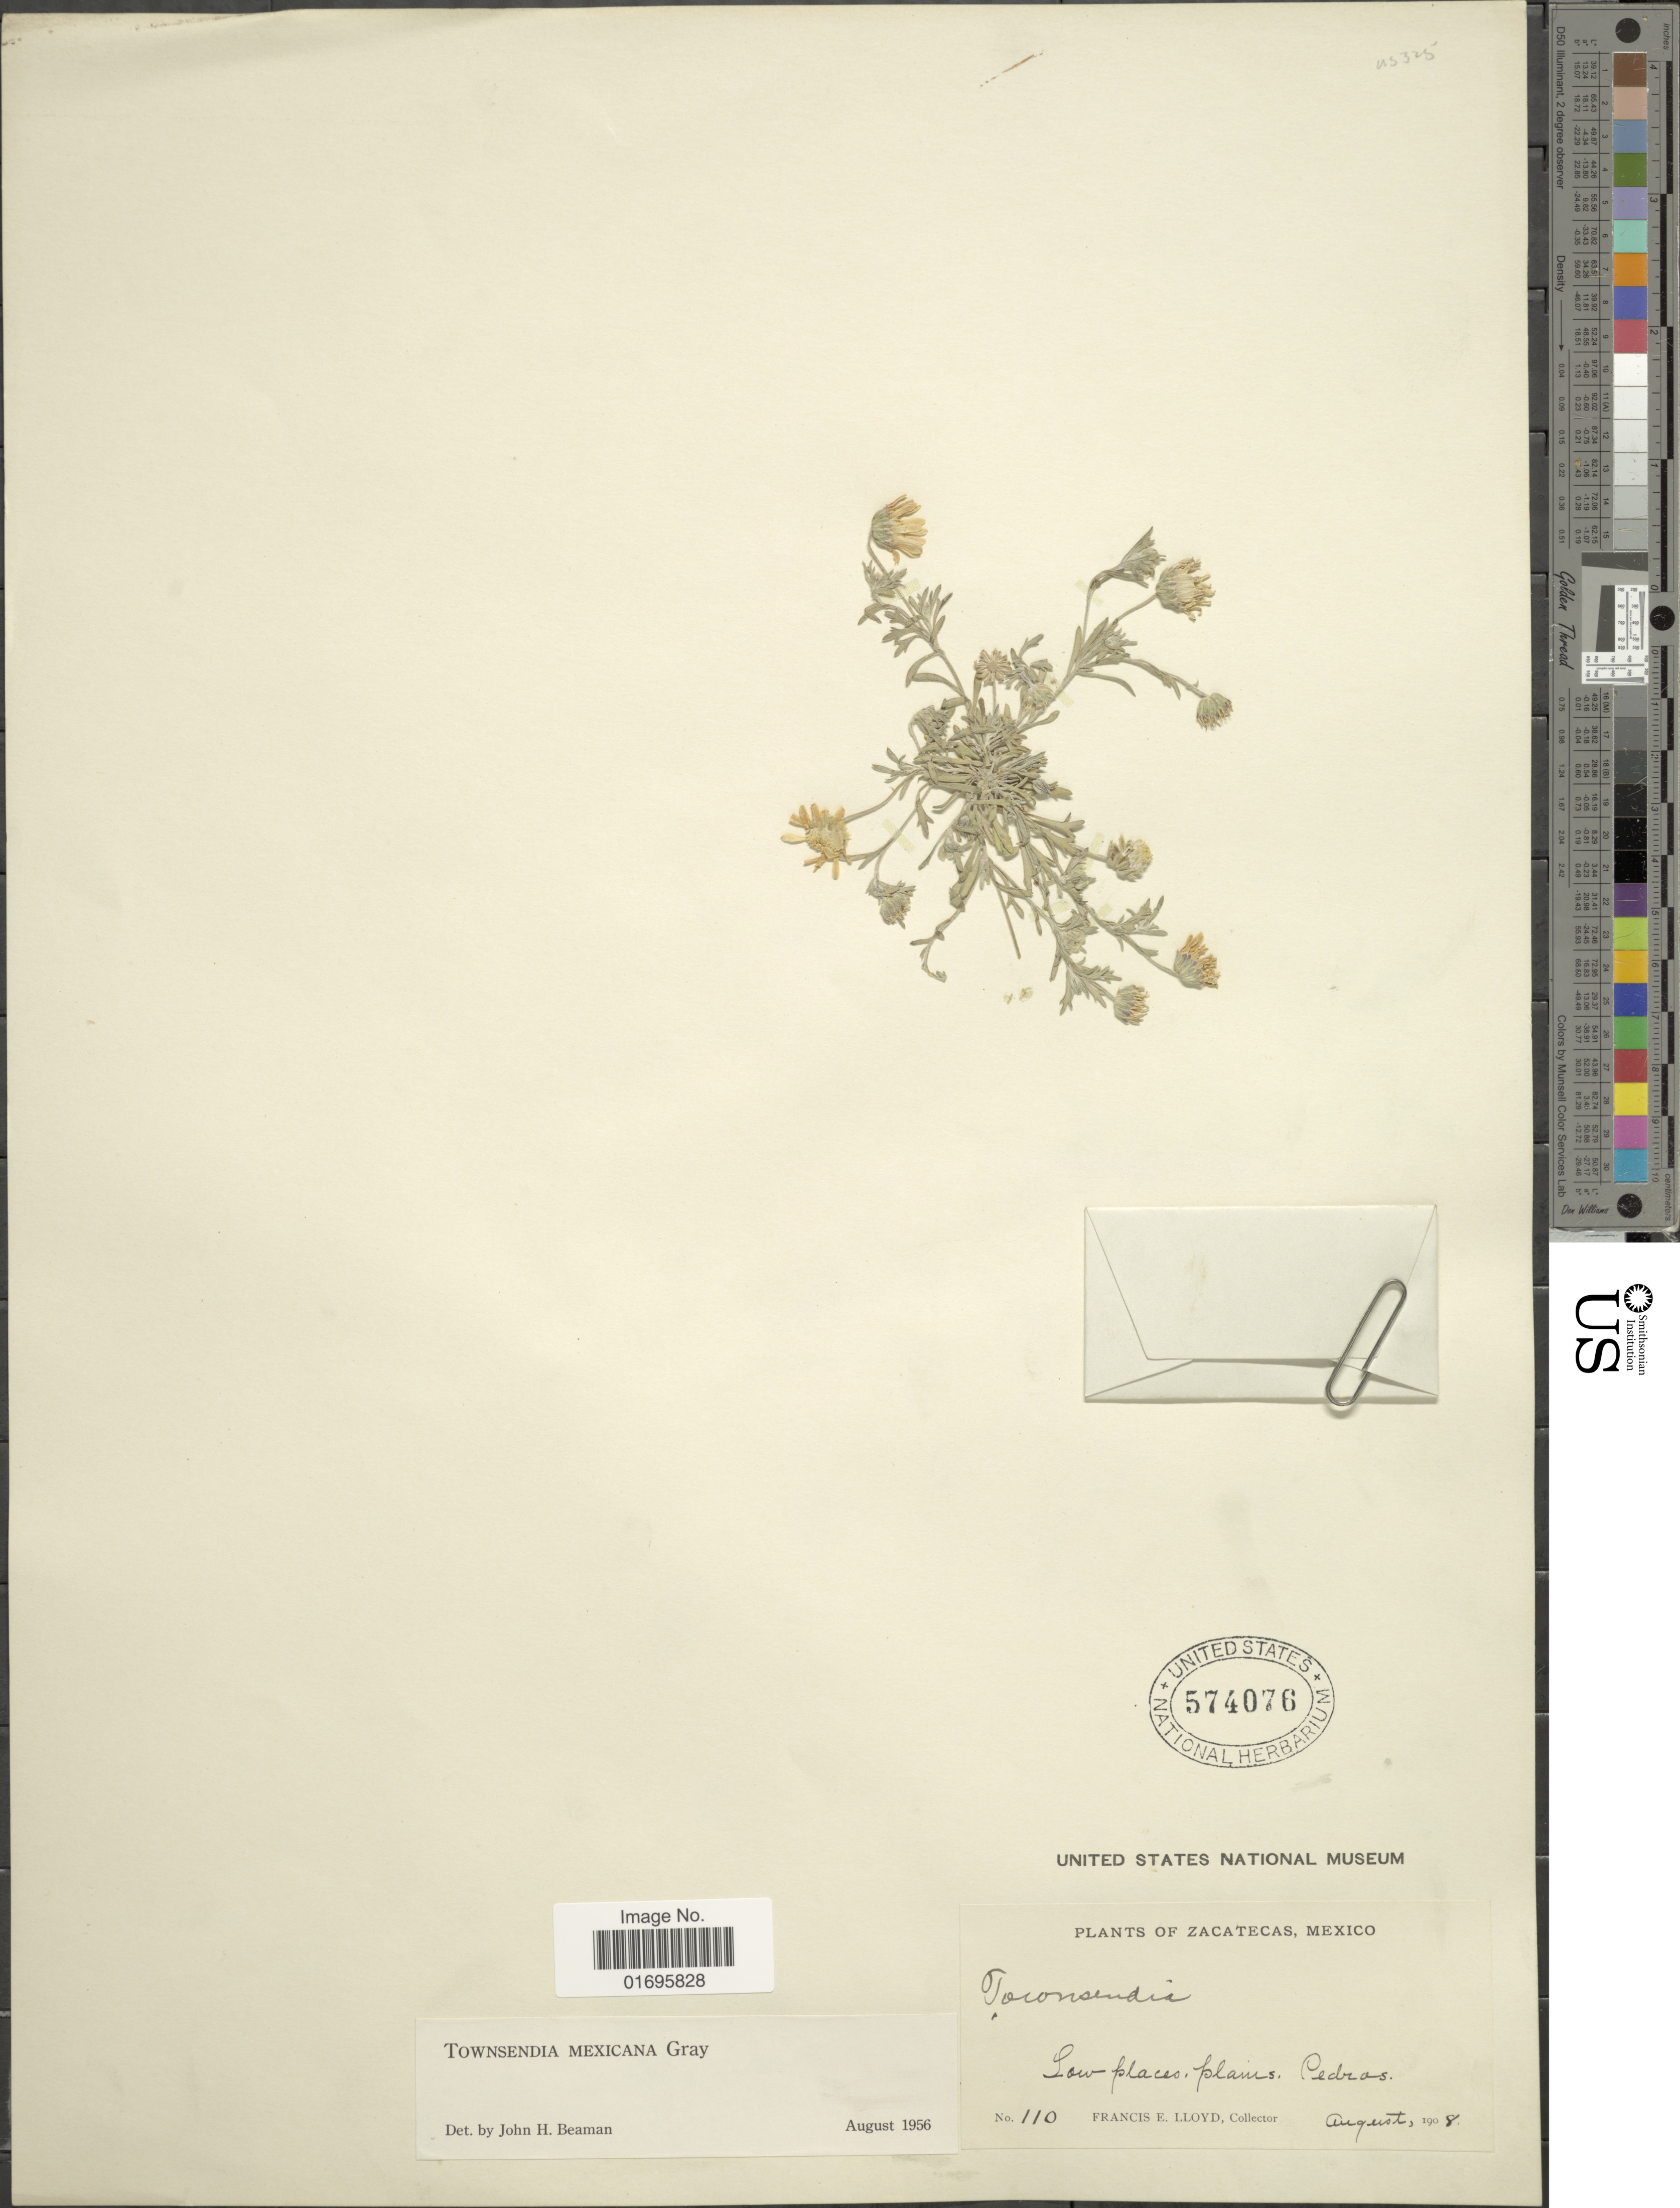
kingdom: Plantae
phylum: Tracheophyta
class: Magnoliopsida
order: Asterales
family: Asteraceae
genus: Townsendia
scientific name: Townsendia mexicana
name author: A. Gray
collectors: Lloyd, C. E.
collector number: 110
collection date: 1908-08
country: Mexico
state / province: Zacatecas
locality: Low places plains, Pedras.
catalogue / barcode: US 574076